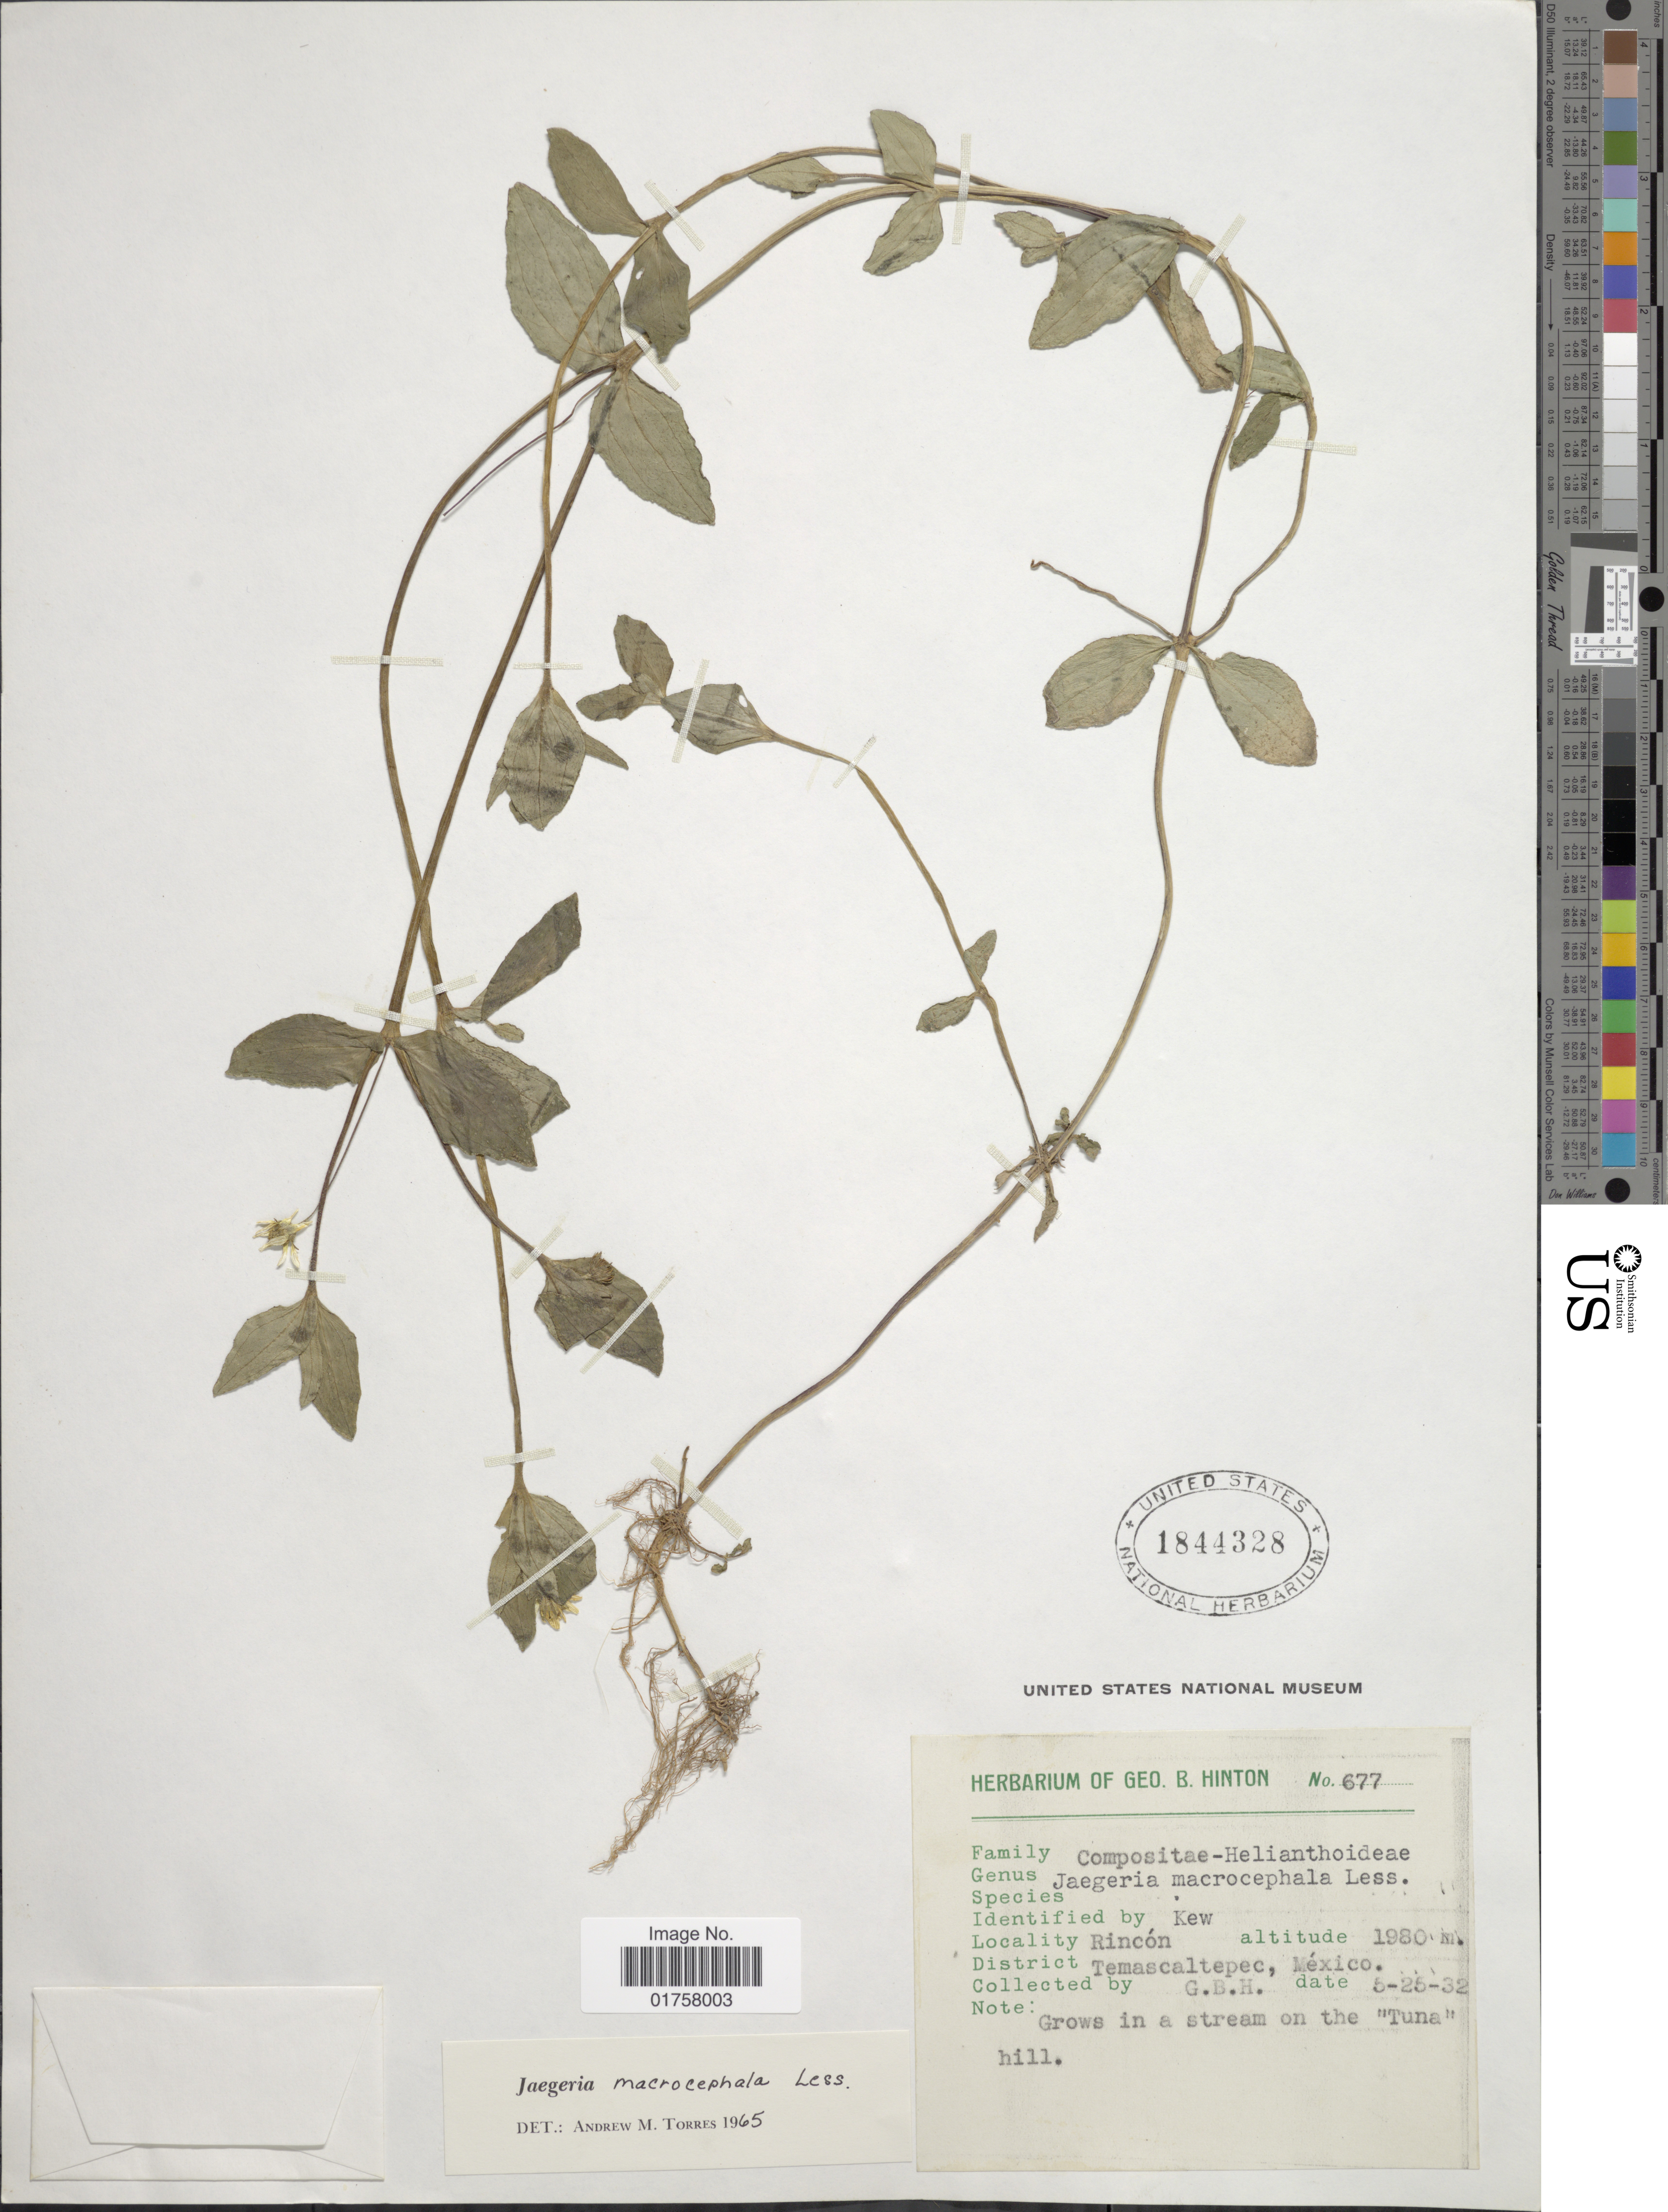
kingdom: Plantae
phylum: Tracheophyta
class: Magnoliopsida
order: Asterales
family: Asteraceae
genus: Jaegeria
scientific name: Jaegeria macrocephala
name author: Less.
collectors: G. B. Hinton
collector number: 677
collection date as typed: Transcribed d/m/y: 25/5/32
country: Mexico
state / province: México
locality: Rincón, District Temascaltepec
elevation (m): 1980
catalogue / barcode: US 1844328